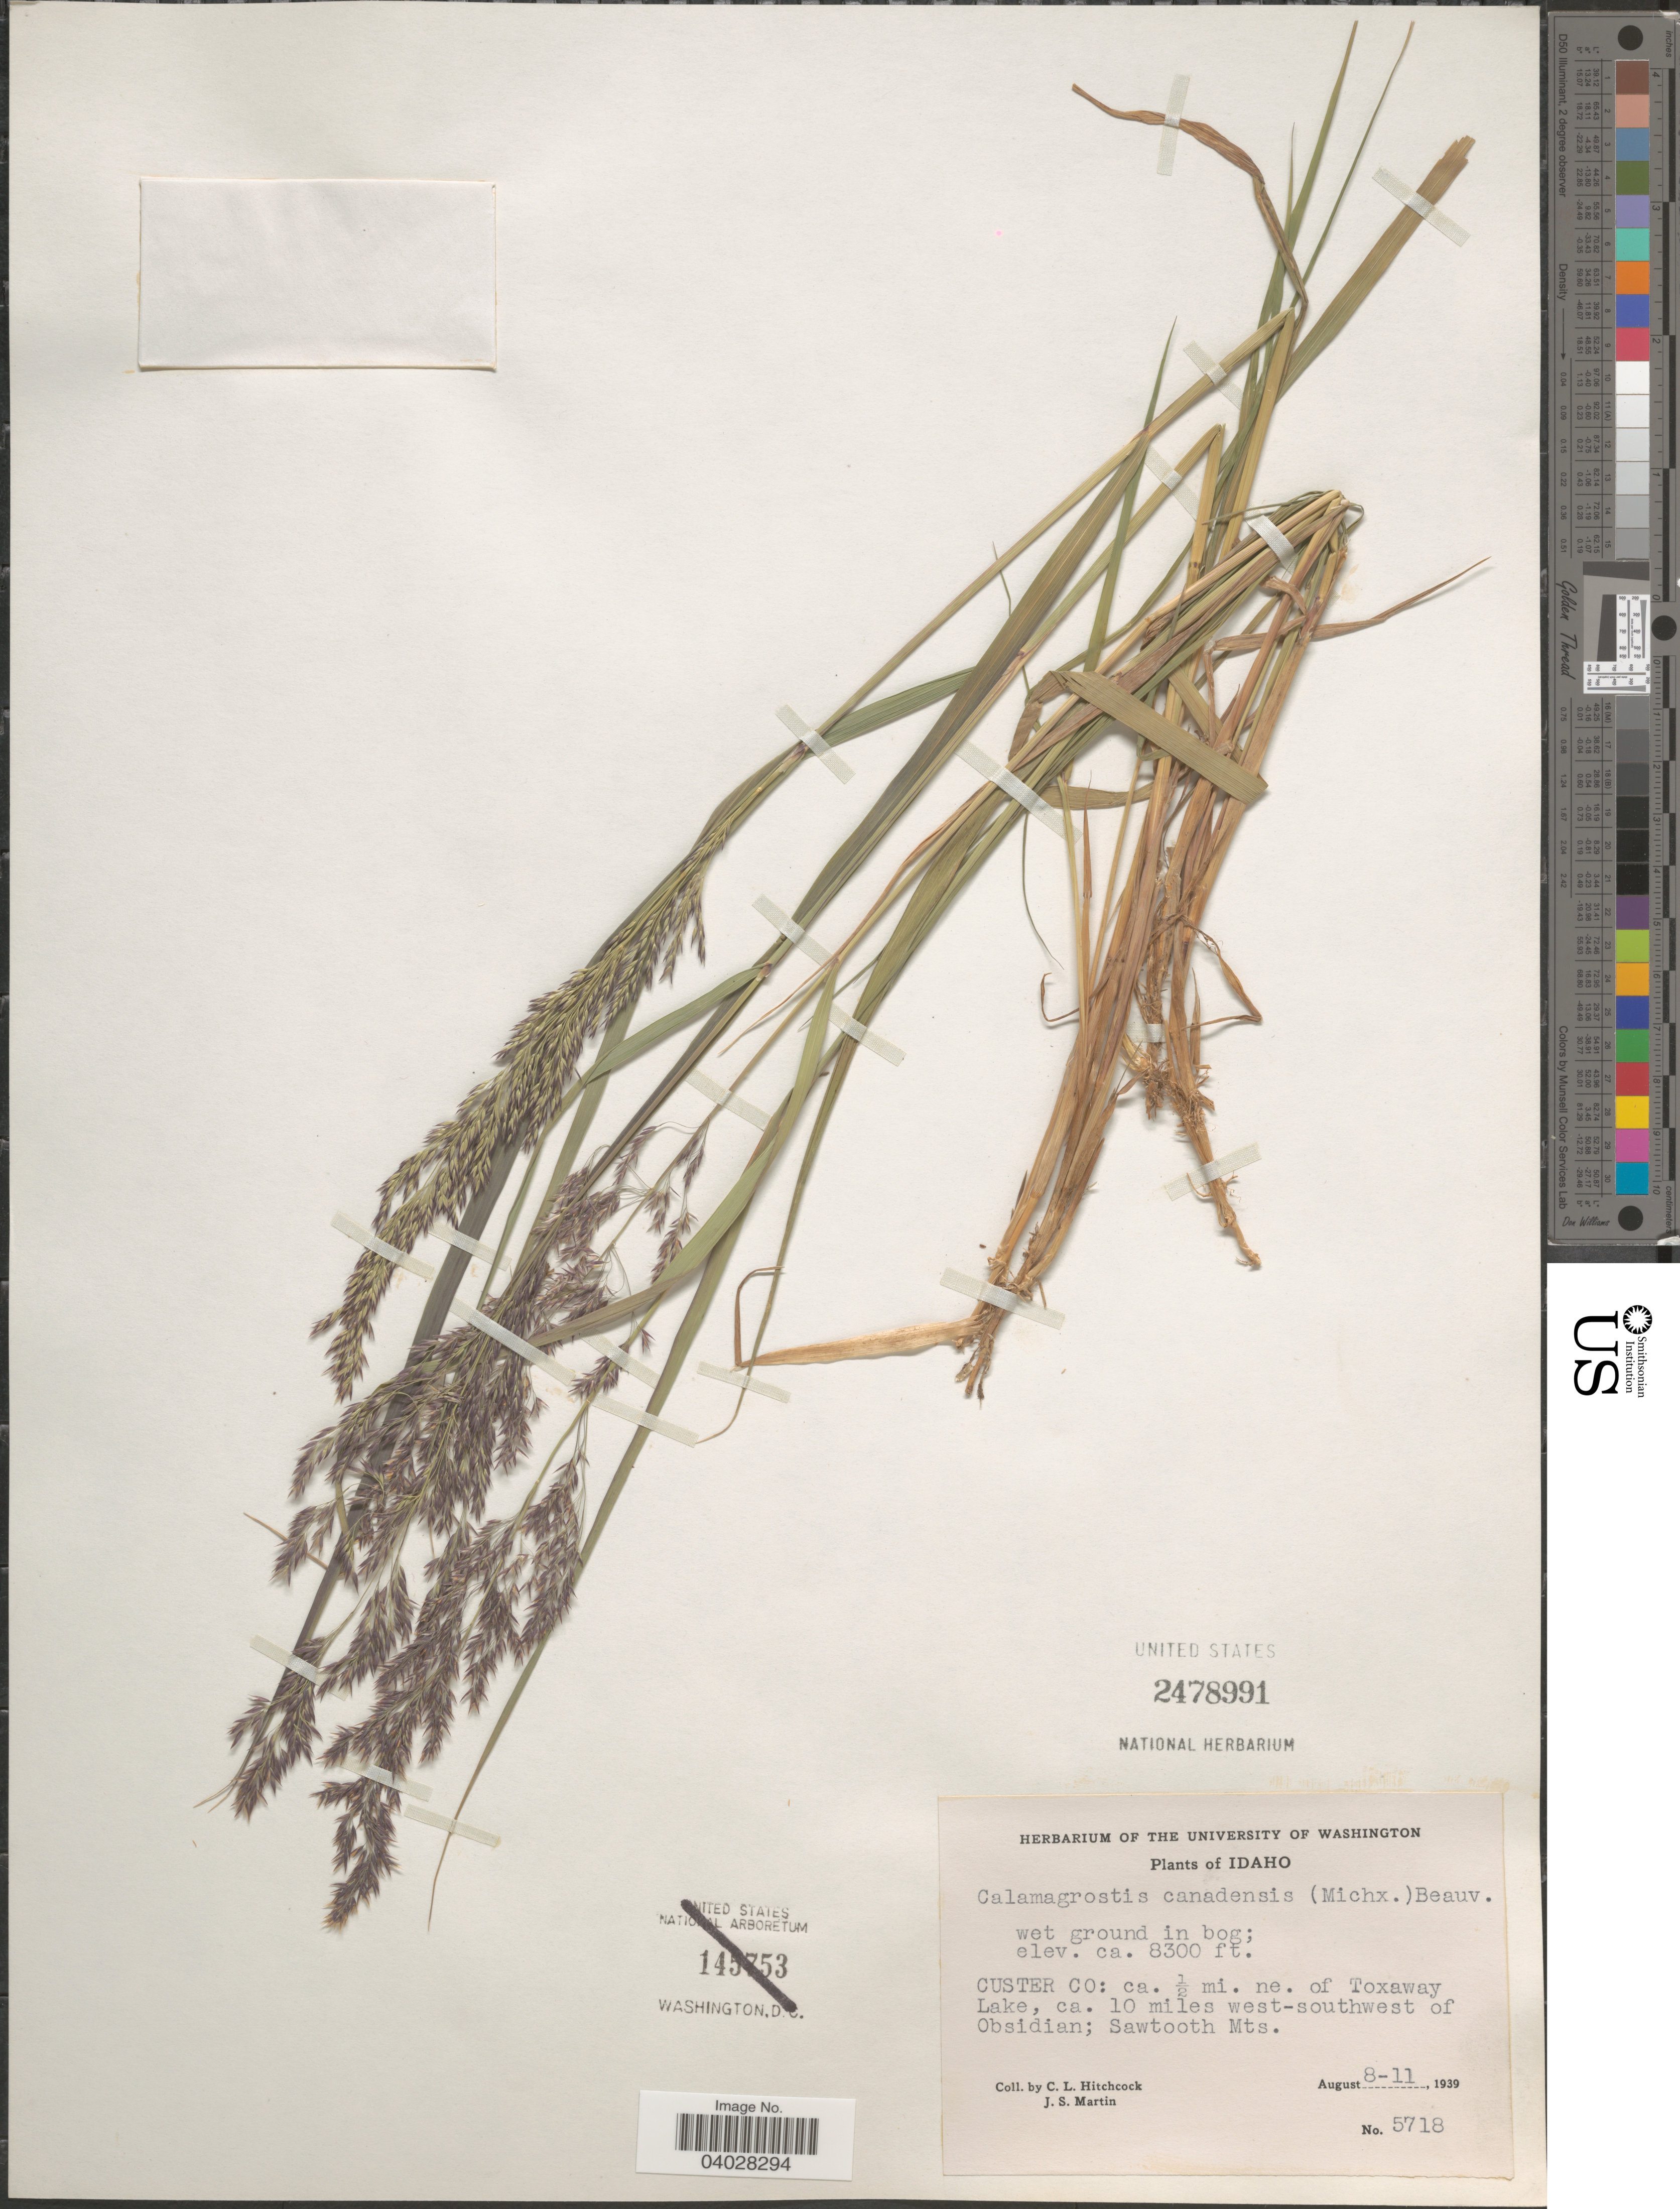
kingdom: Plantae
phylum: Tracheophyta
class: Liliopsida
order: Poales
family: Poaceae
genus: Calamagrostis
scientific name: Calamagrostis canadensis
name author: (Michx.) P. Beauv.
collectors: C. L. Hitchcock & J. S. Martin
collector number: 5718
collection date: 1939-08-08/1939-08-11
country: United States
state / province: Idaho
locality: Custer Co: ca. ½ mi. ne. of Toxaway Lake, ca. 10 miles west-southwest of Obsidian; Sawtooth Mts.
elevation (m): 2530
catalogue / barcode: US 2478991